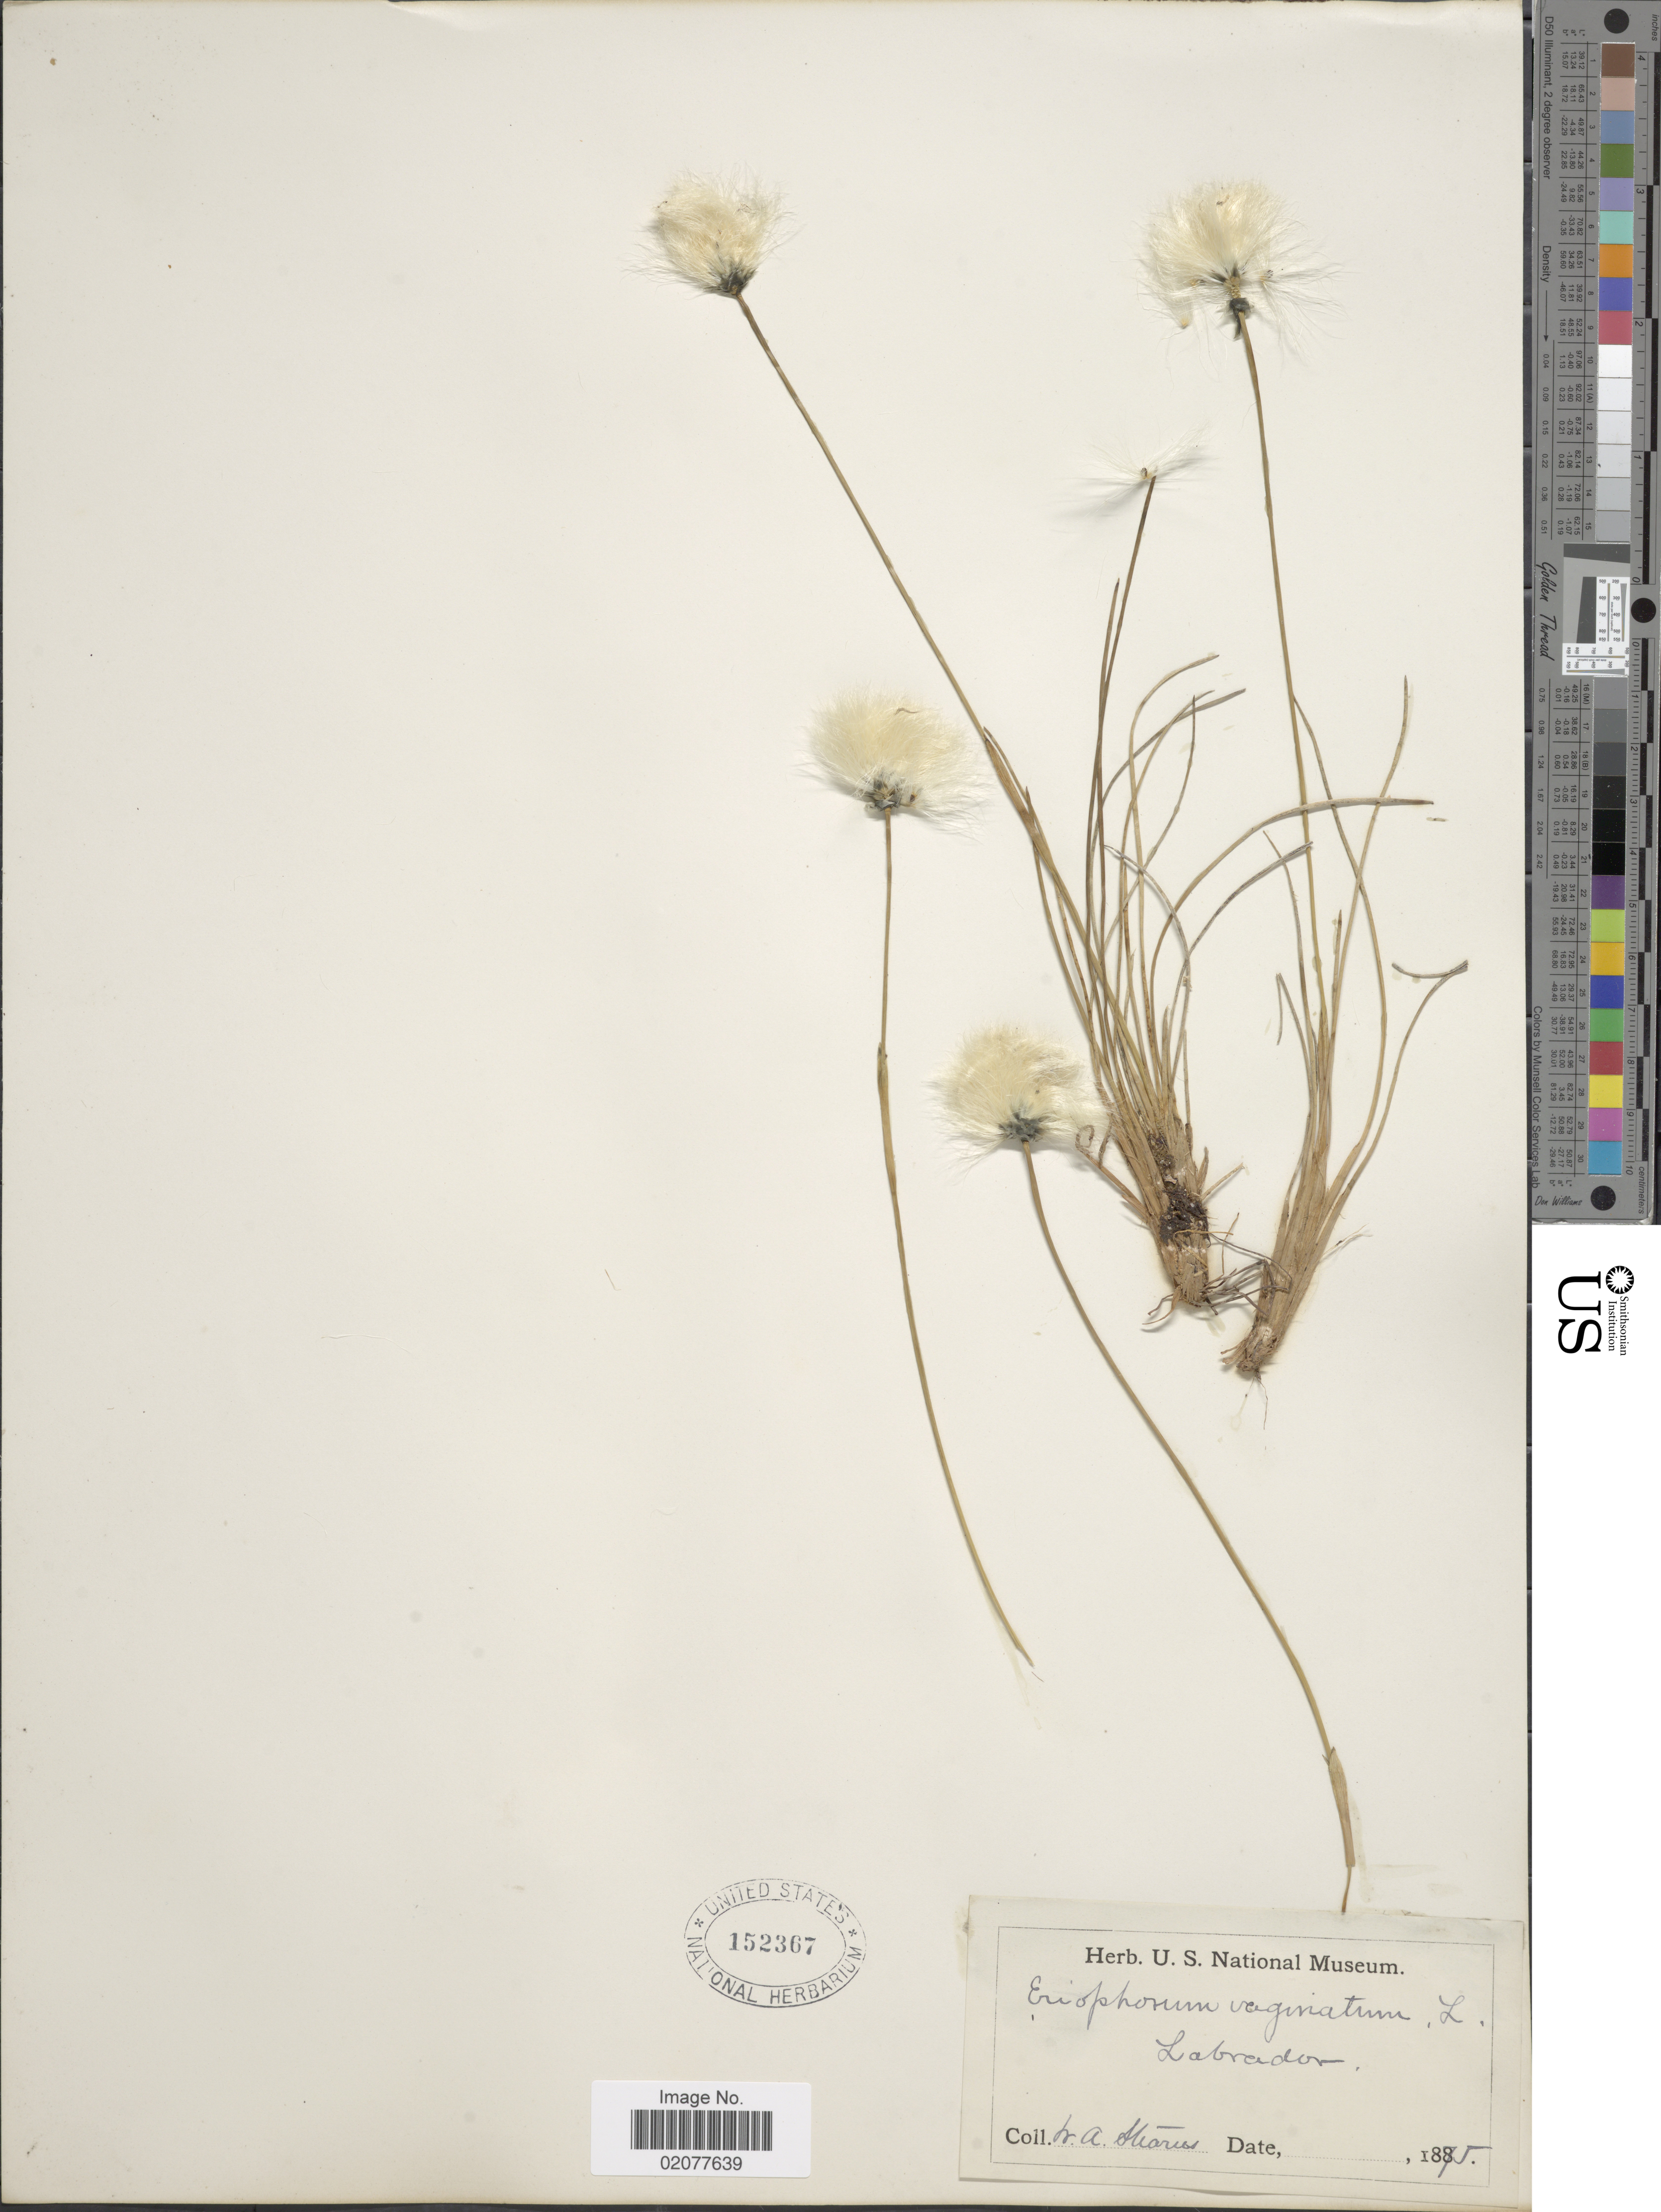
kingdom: Plantae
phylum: Tracheophyta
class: Liliopsida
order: Poales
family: Cyperaceae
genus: Eriophorum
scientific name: Eriophorum spissum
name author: Fernald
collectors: W. Stearns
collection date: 1875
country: Canada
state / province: Newfoundland and Labrador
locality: Labrador.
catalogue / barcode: US 152367